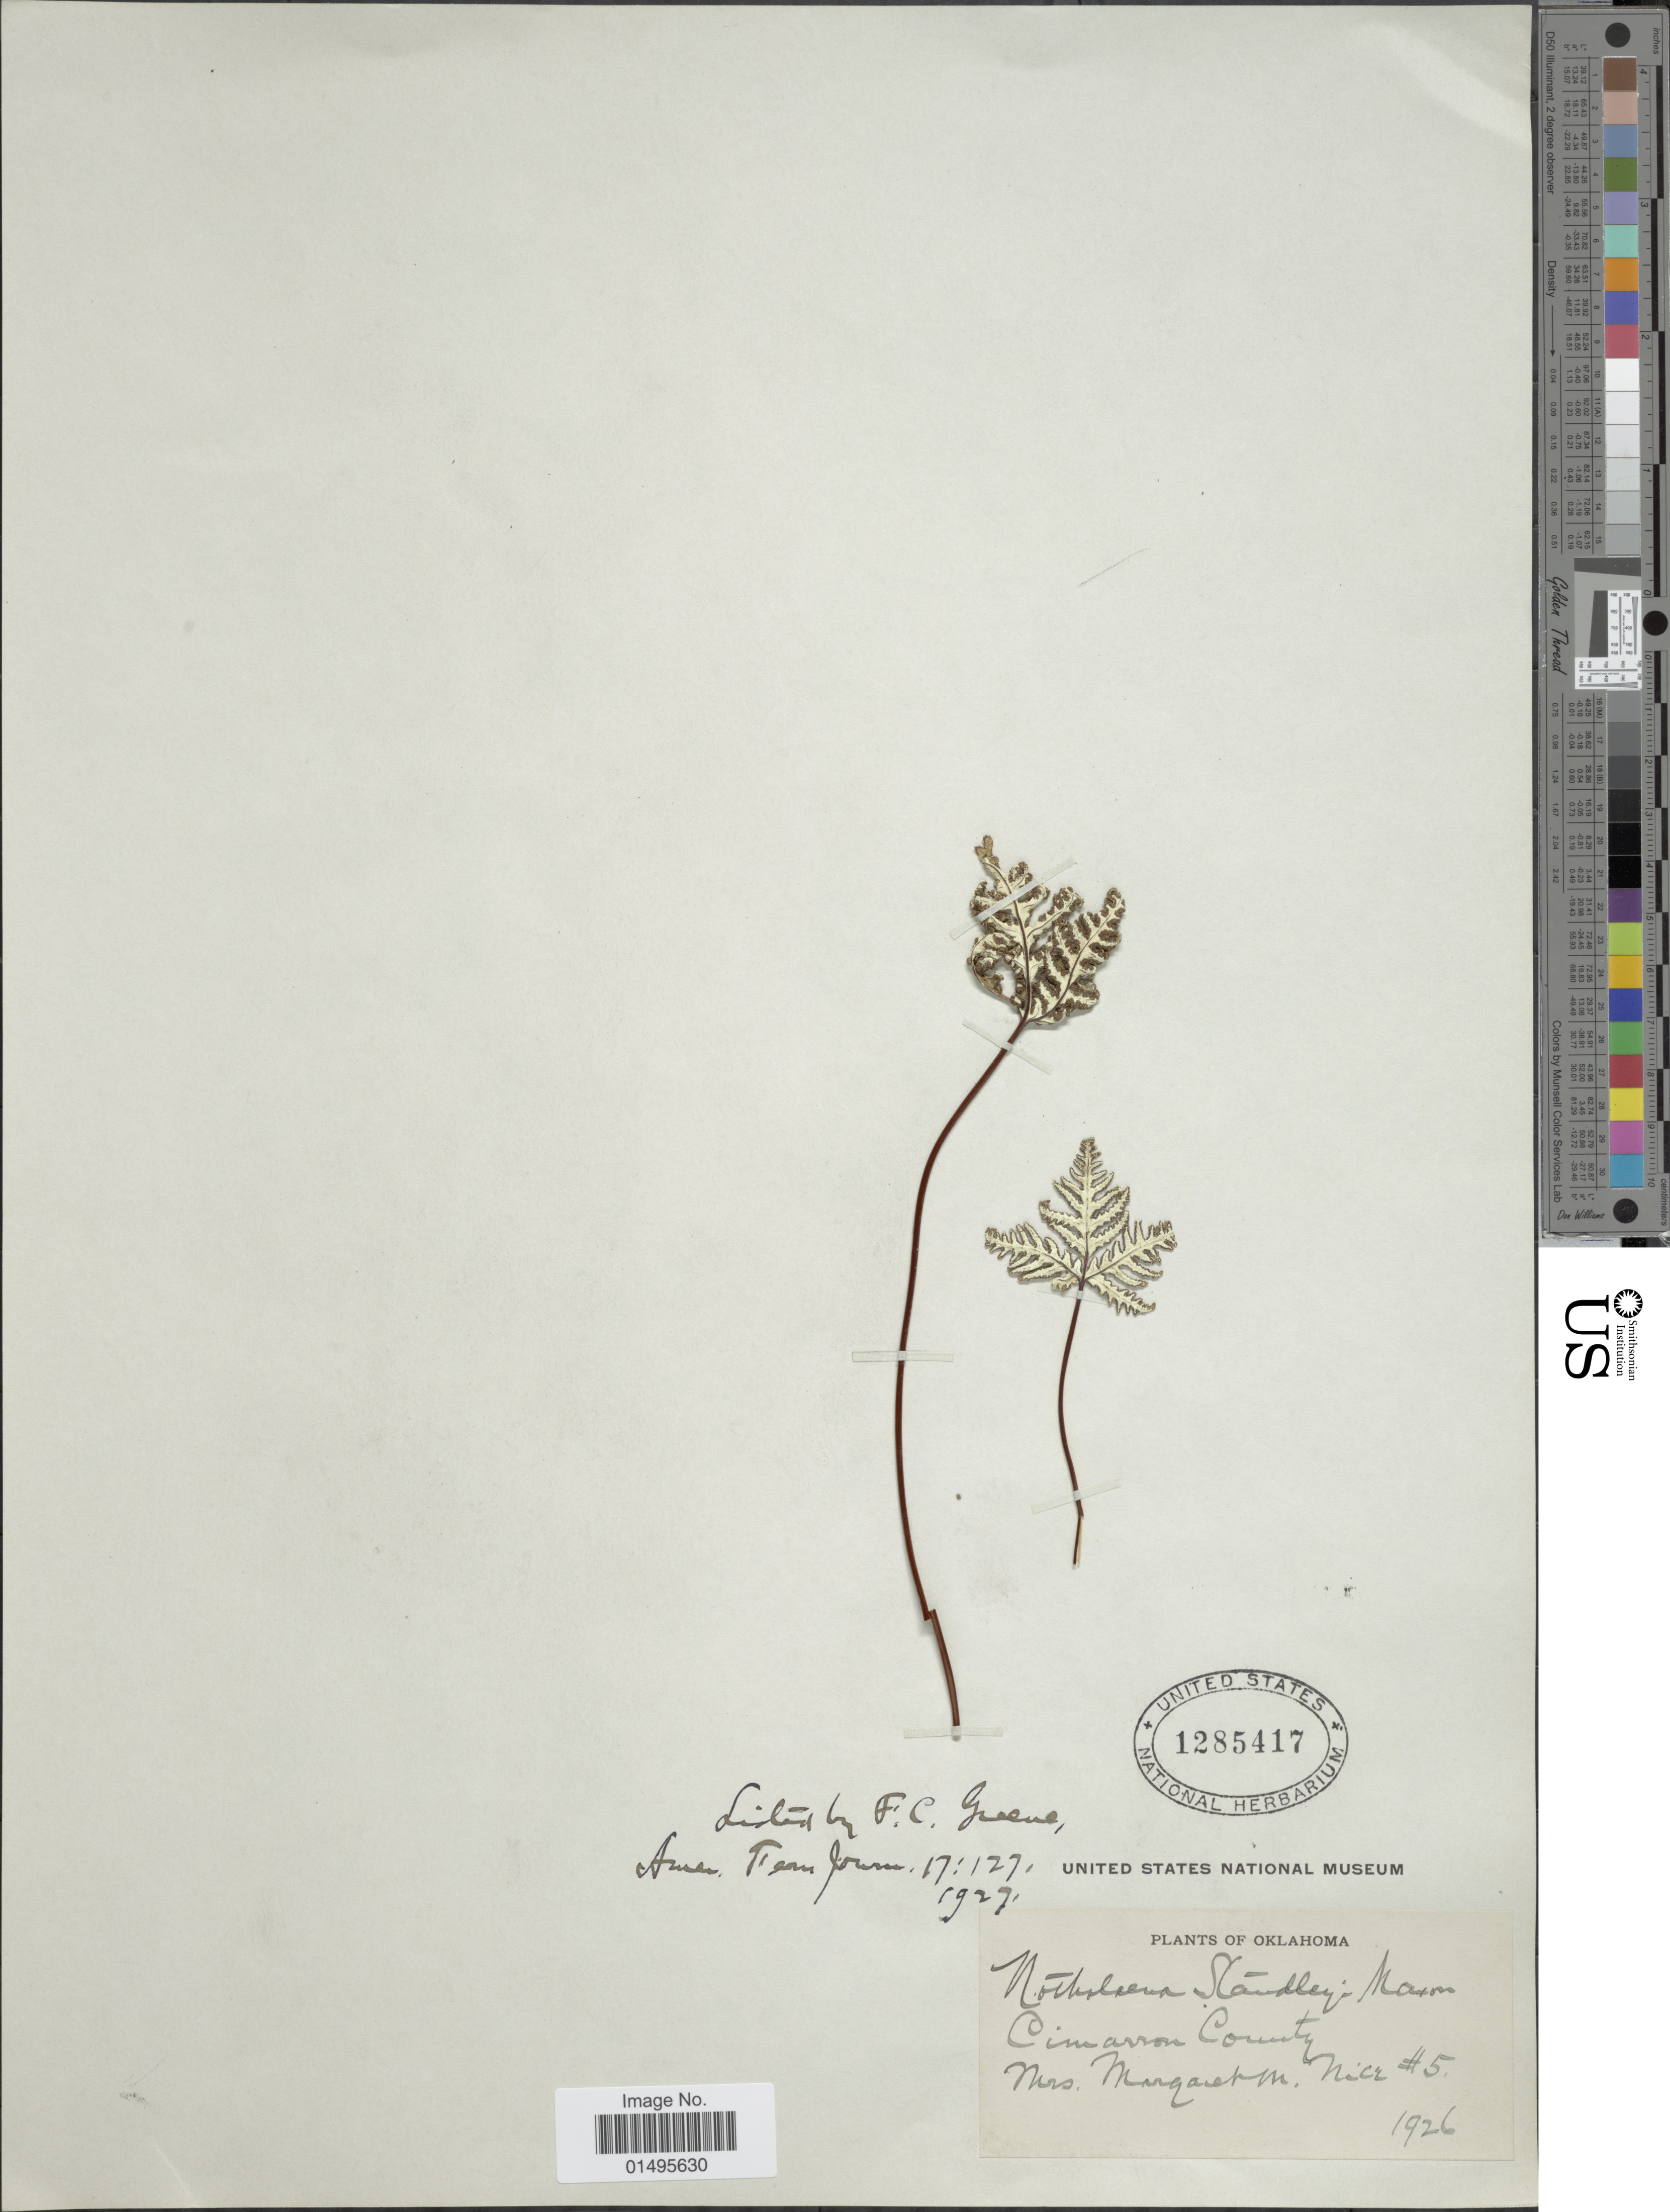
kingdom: Plantae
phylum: Tracheophyta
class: Polypodiopsida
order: Polypodiales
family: Pteridaceae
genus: Notholaena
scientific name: Notholaena standleyi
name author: Maxon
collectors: M. Nice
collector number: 5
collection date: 1926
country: United States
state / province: Oklahoma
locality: Cimarron County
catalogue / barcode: US 1285417